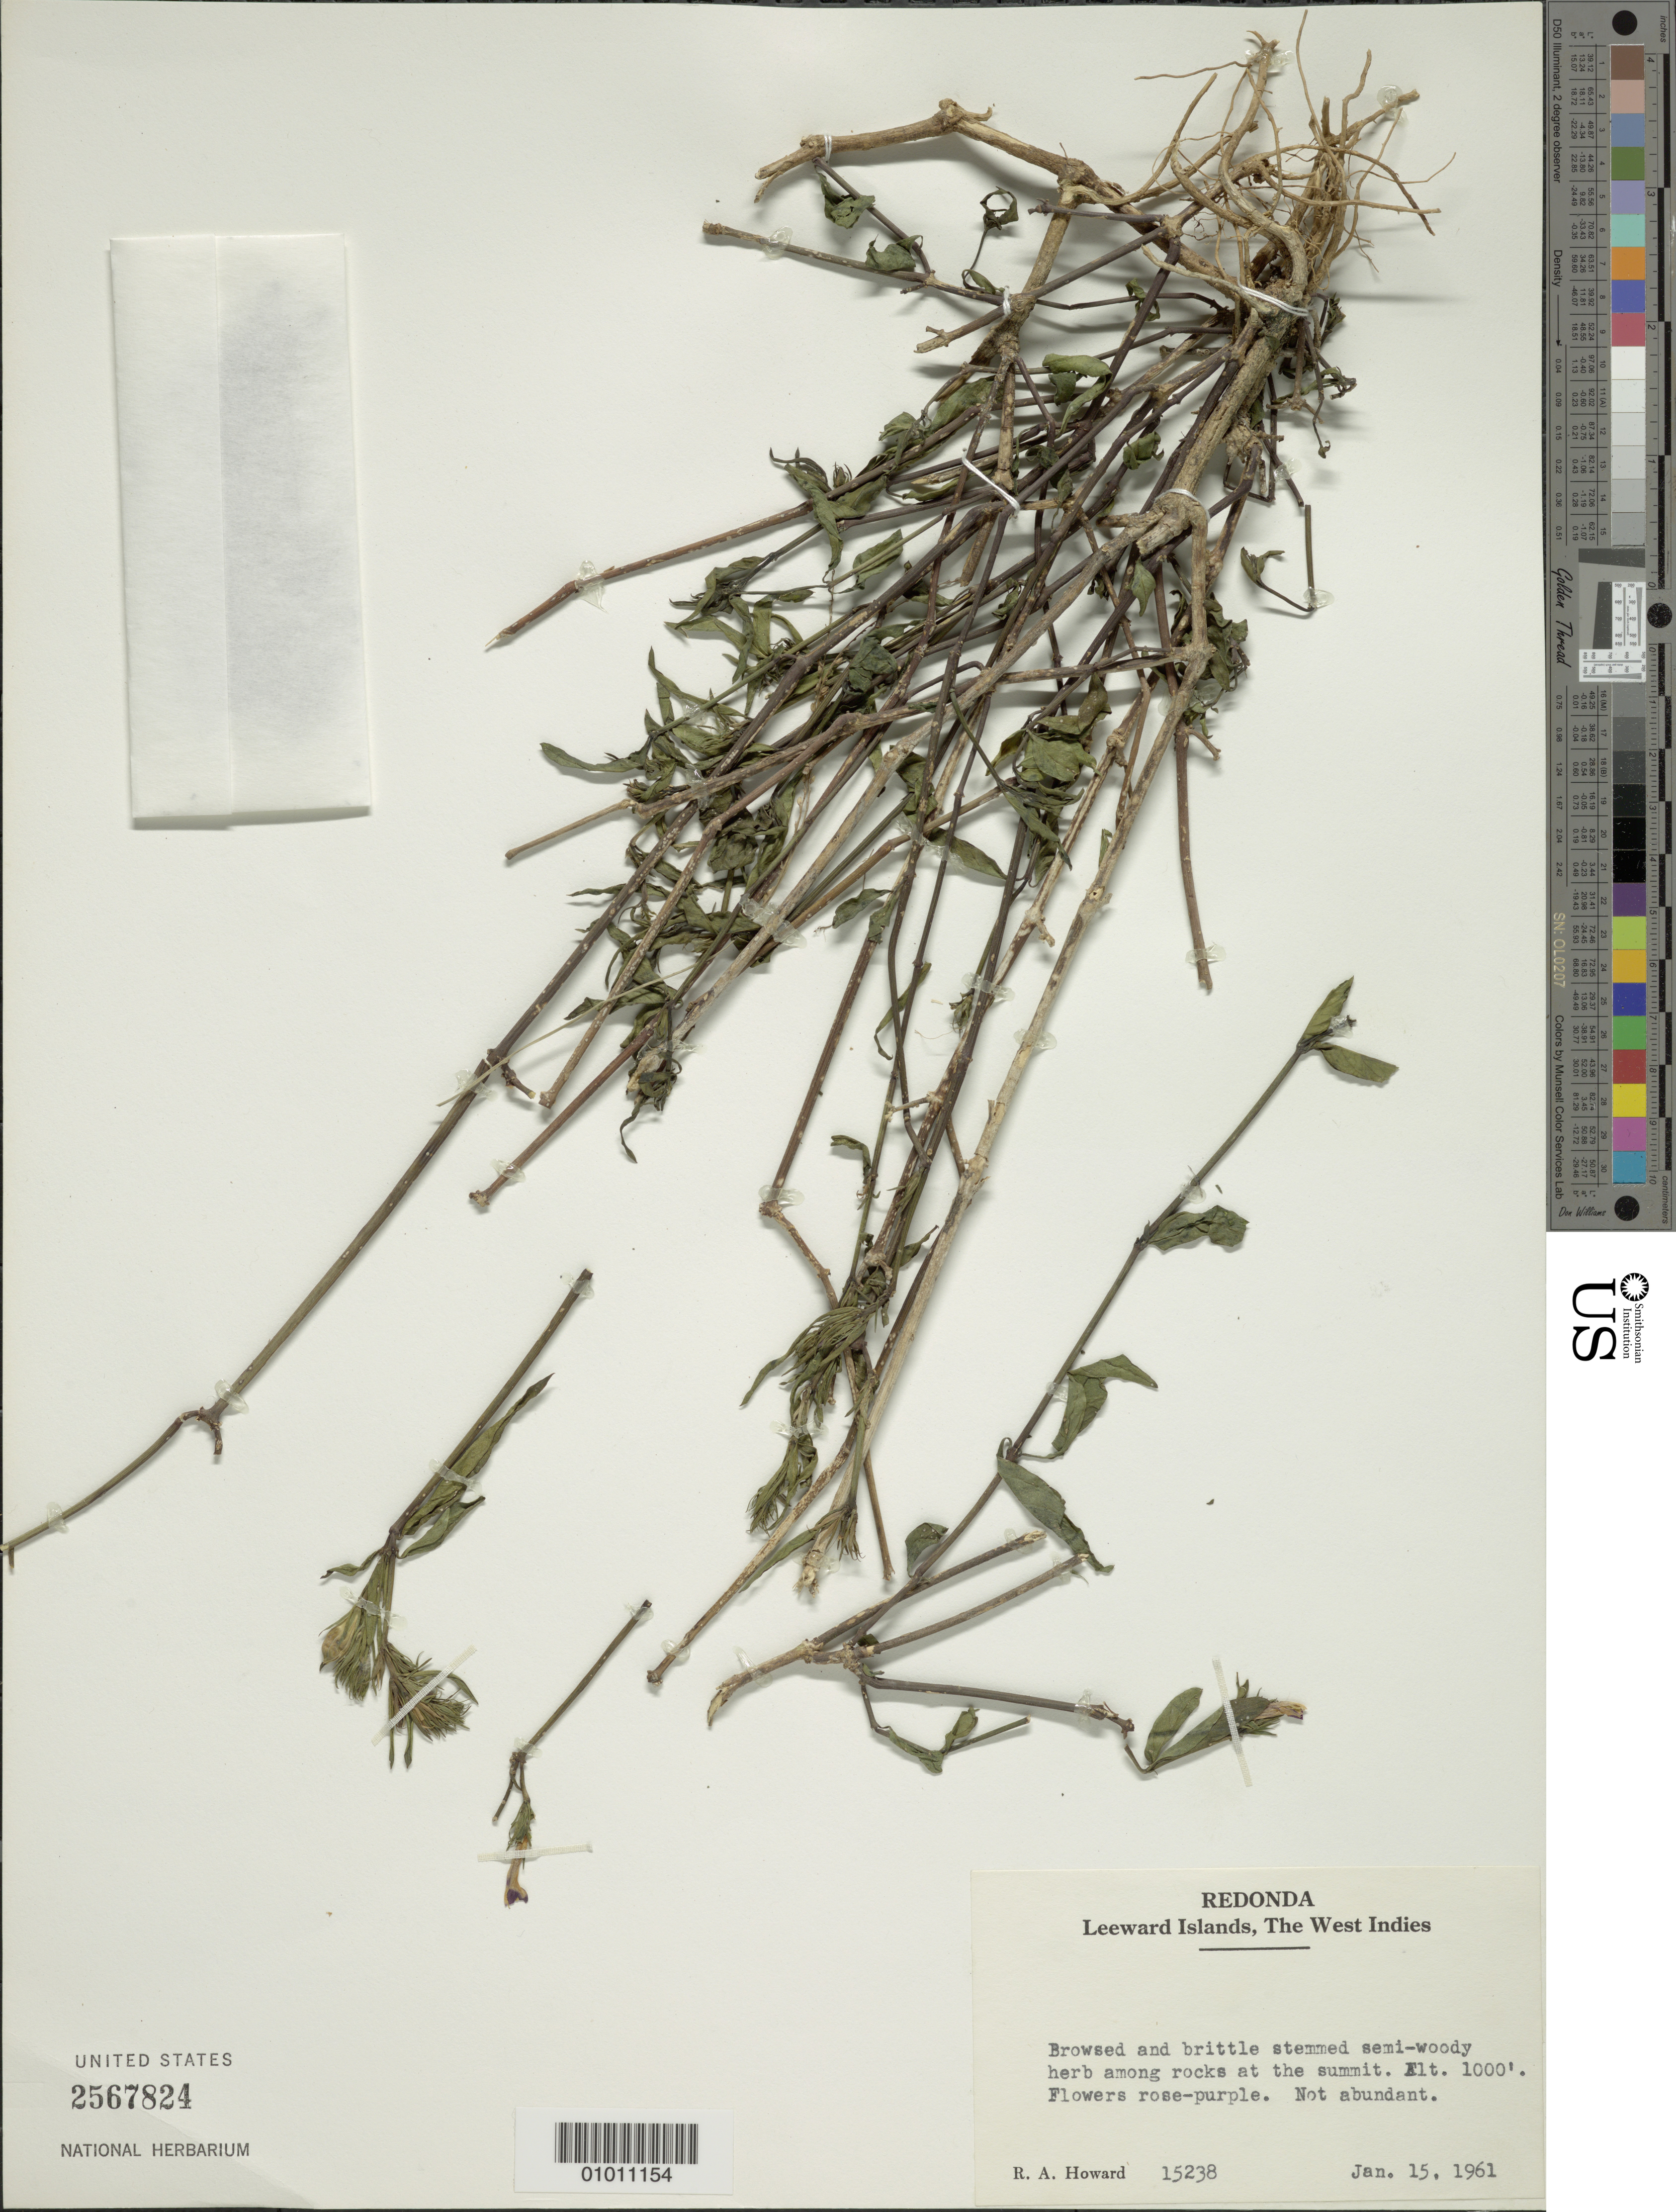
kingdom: Plantae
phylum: Tracheophyta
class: Magnoliopsida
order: Lamiales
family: Acanthaceae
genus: Justicia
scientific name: Justicia sp.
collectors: R. A. Howard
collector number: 15238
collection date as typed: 15 Jan 1961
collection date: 1961-01-15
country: Antigua and Barbuda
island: Redonda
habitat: Among rocks at the summit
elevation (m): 305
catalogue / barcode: US 2567824